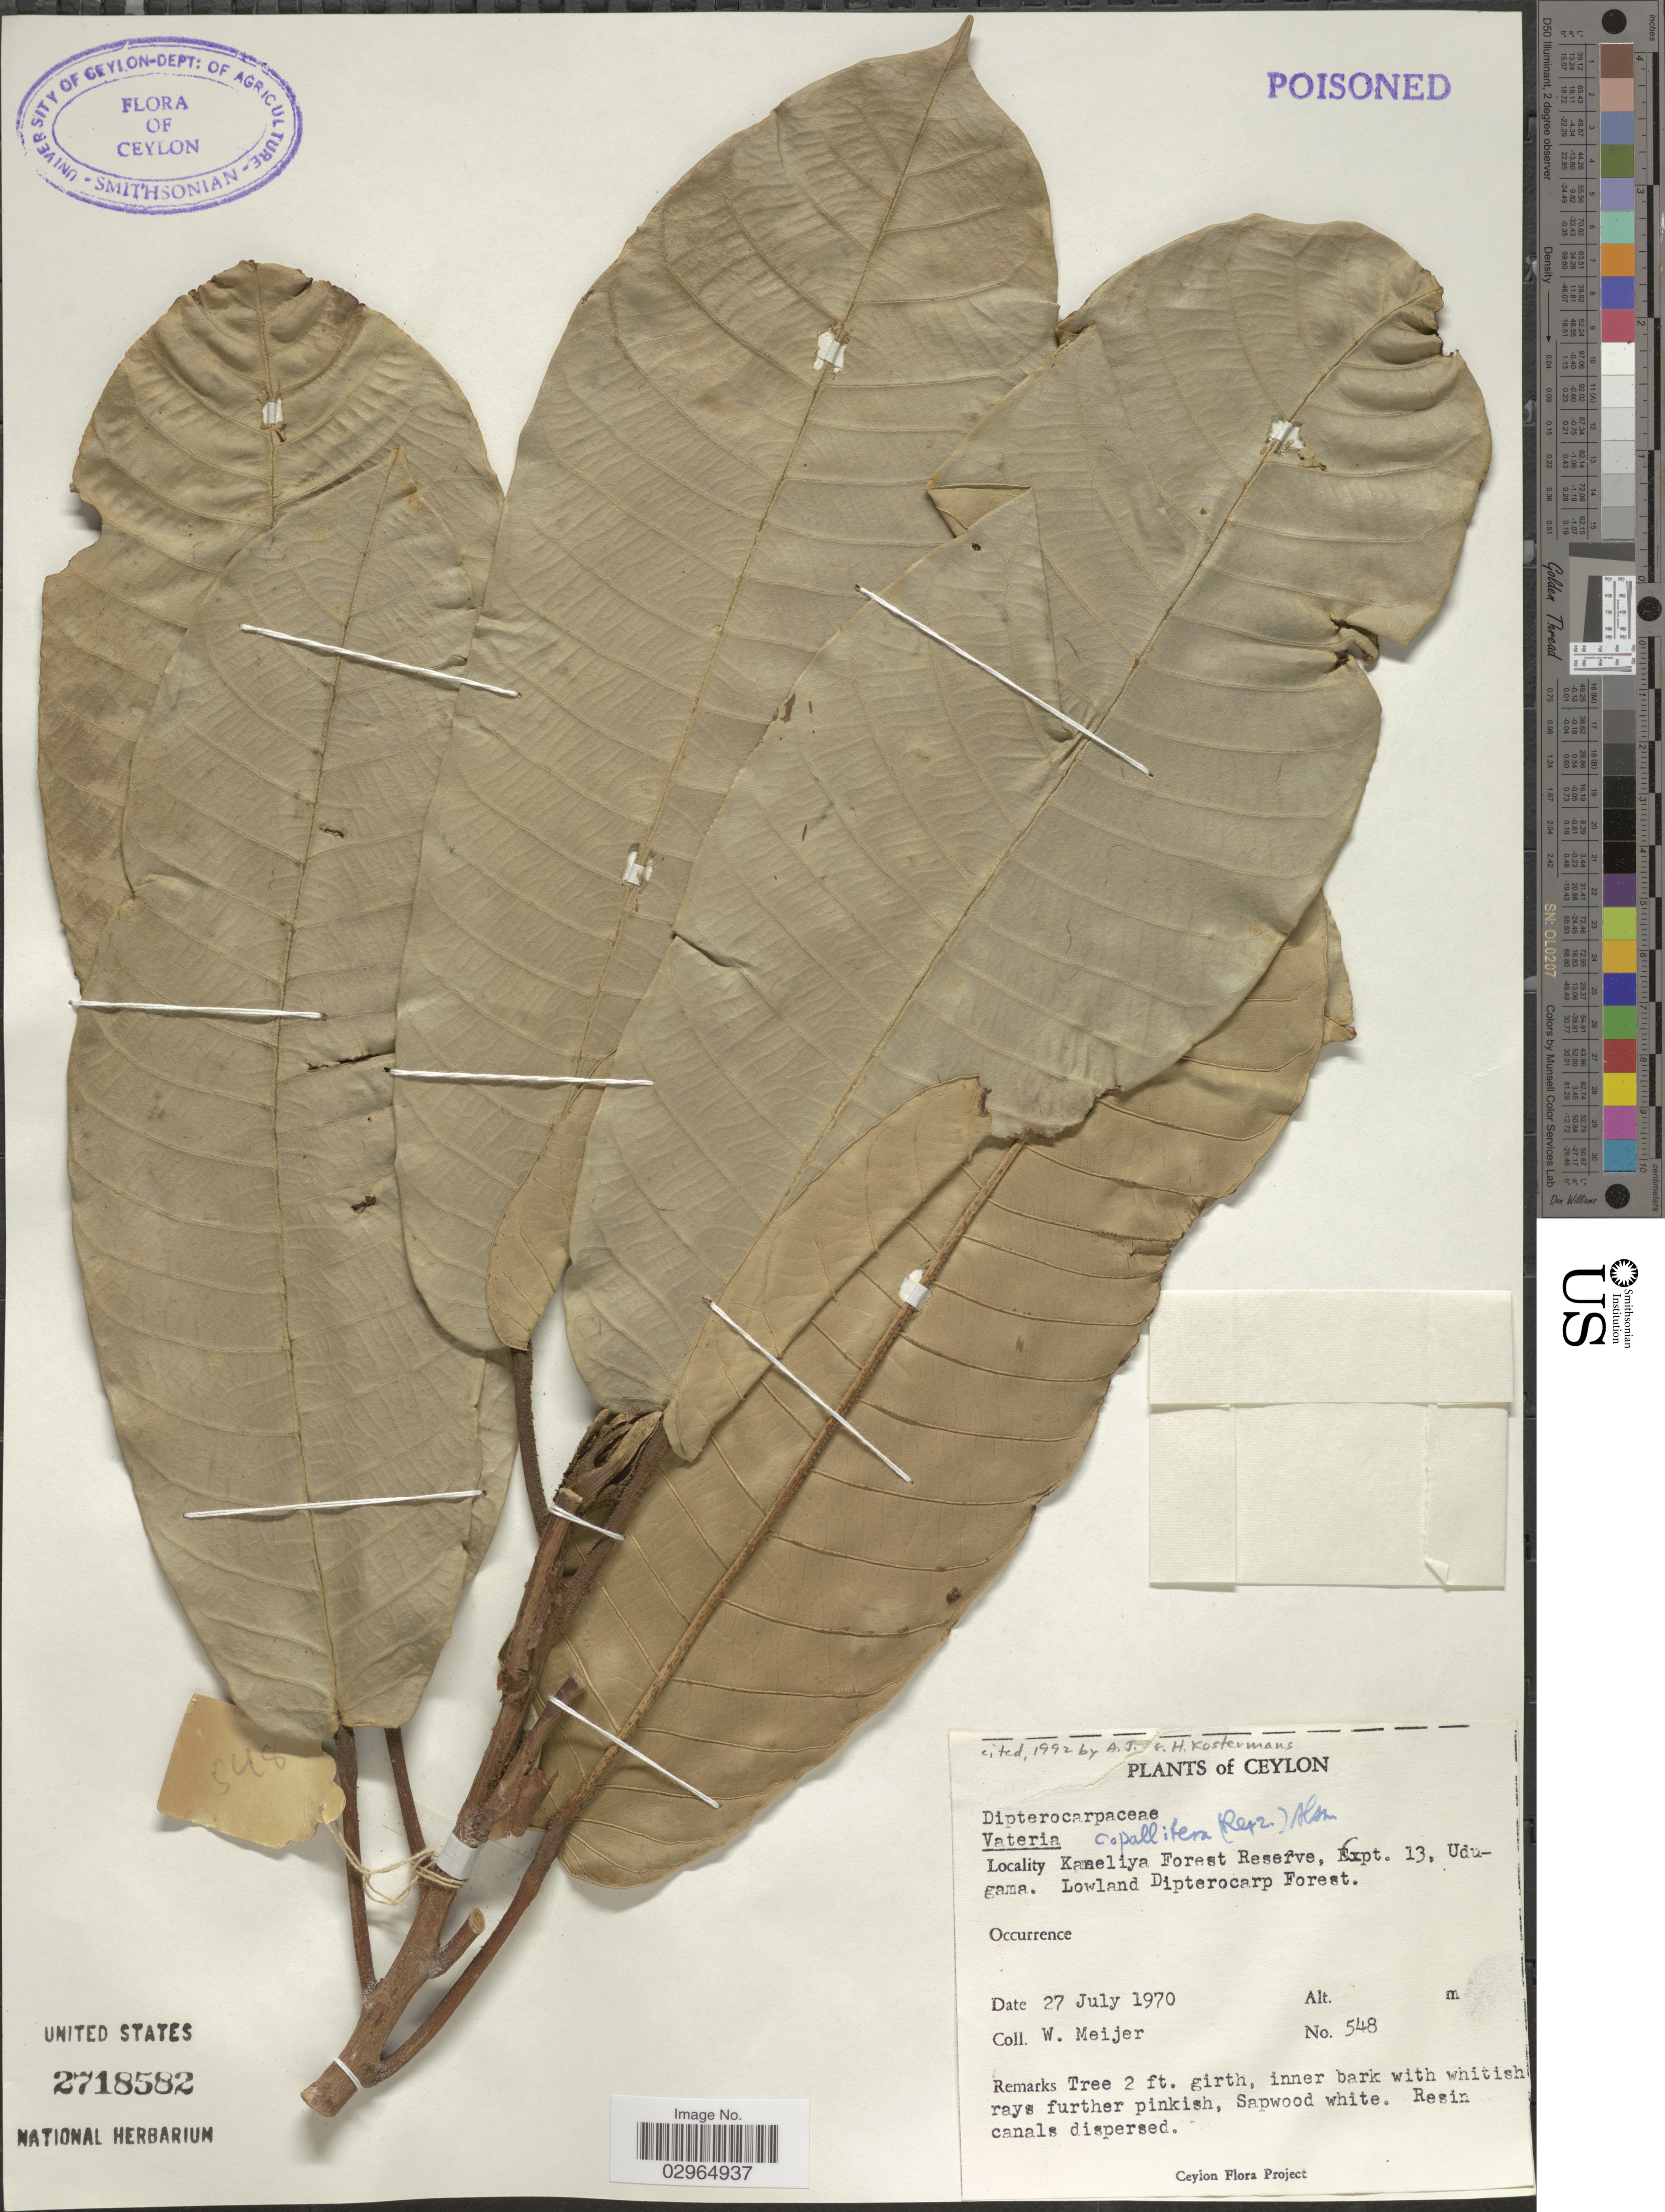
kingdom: Plantae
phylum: Tracheophyta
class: Magnoliopsida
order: Malvales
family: Dipterocarpaceae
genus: Vateria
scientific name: Vateria copallifera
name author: (Retz.) Alston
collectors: W. Meijer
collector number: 548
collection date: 1970-07-27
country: Sri Lanka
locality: Ceylon. Kaneliya Forest Reserve, Expt. 13, Udugama. Lowland Dipterocarp Forest.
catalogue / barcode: US 2718582